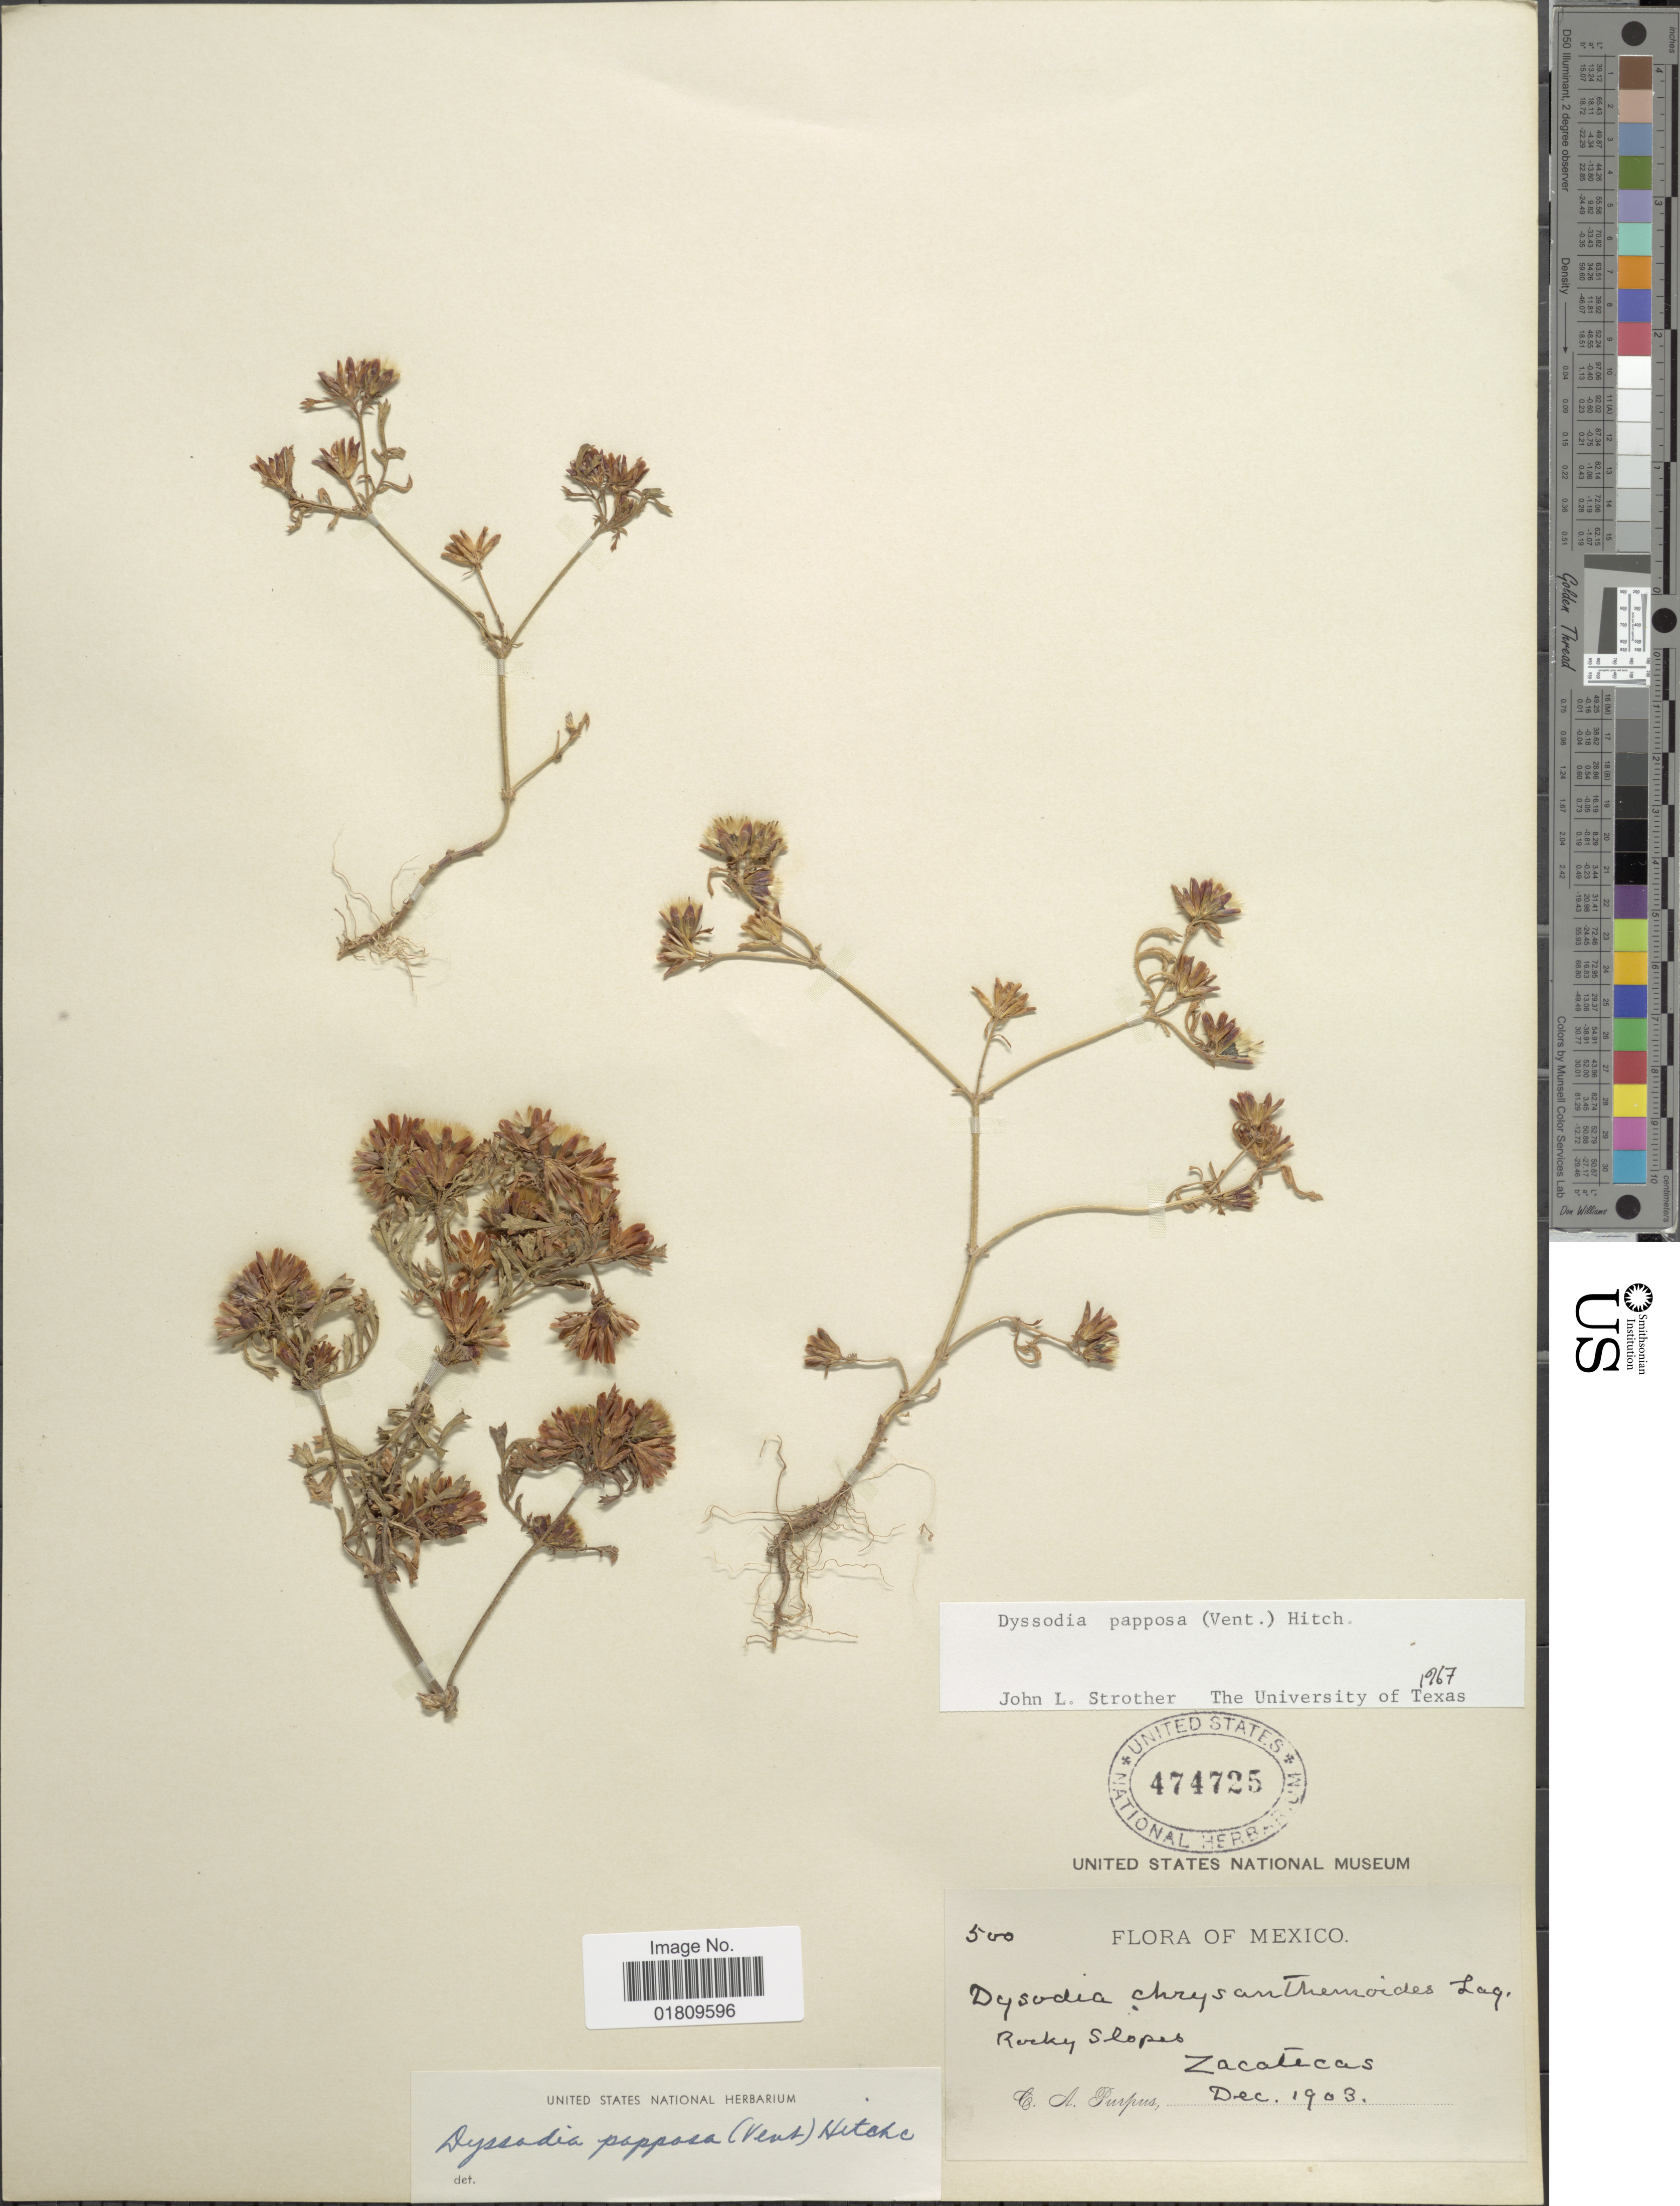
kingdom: Plantae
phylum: Tracheophyta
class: Magnoliopsida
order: Asterales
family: Asteraceae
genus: Dyssodia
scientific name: Dyssodia papposa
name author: (Vent.) Hitchc.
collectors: C. A. Purpus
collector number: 500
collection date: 1903-12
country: Mexico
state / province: Zacatecas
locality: Rocky slopes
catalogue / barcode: US 474725